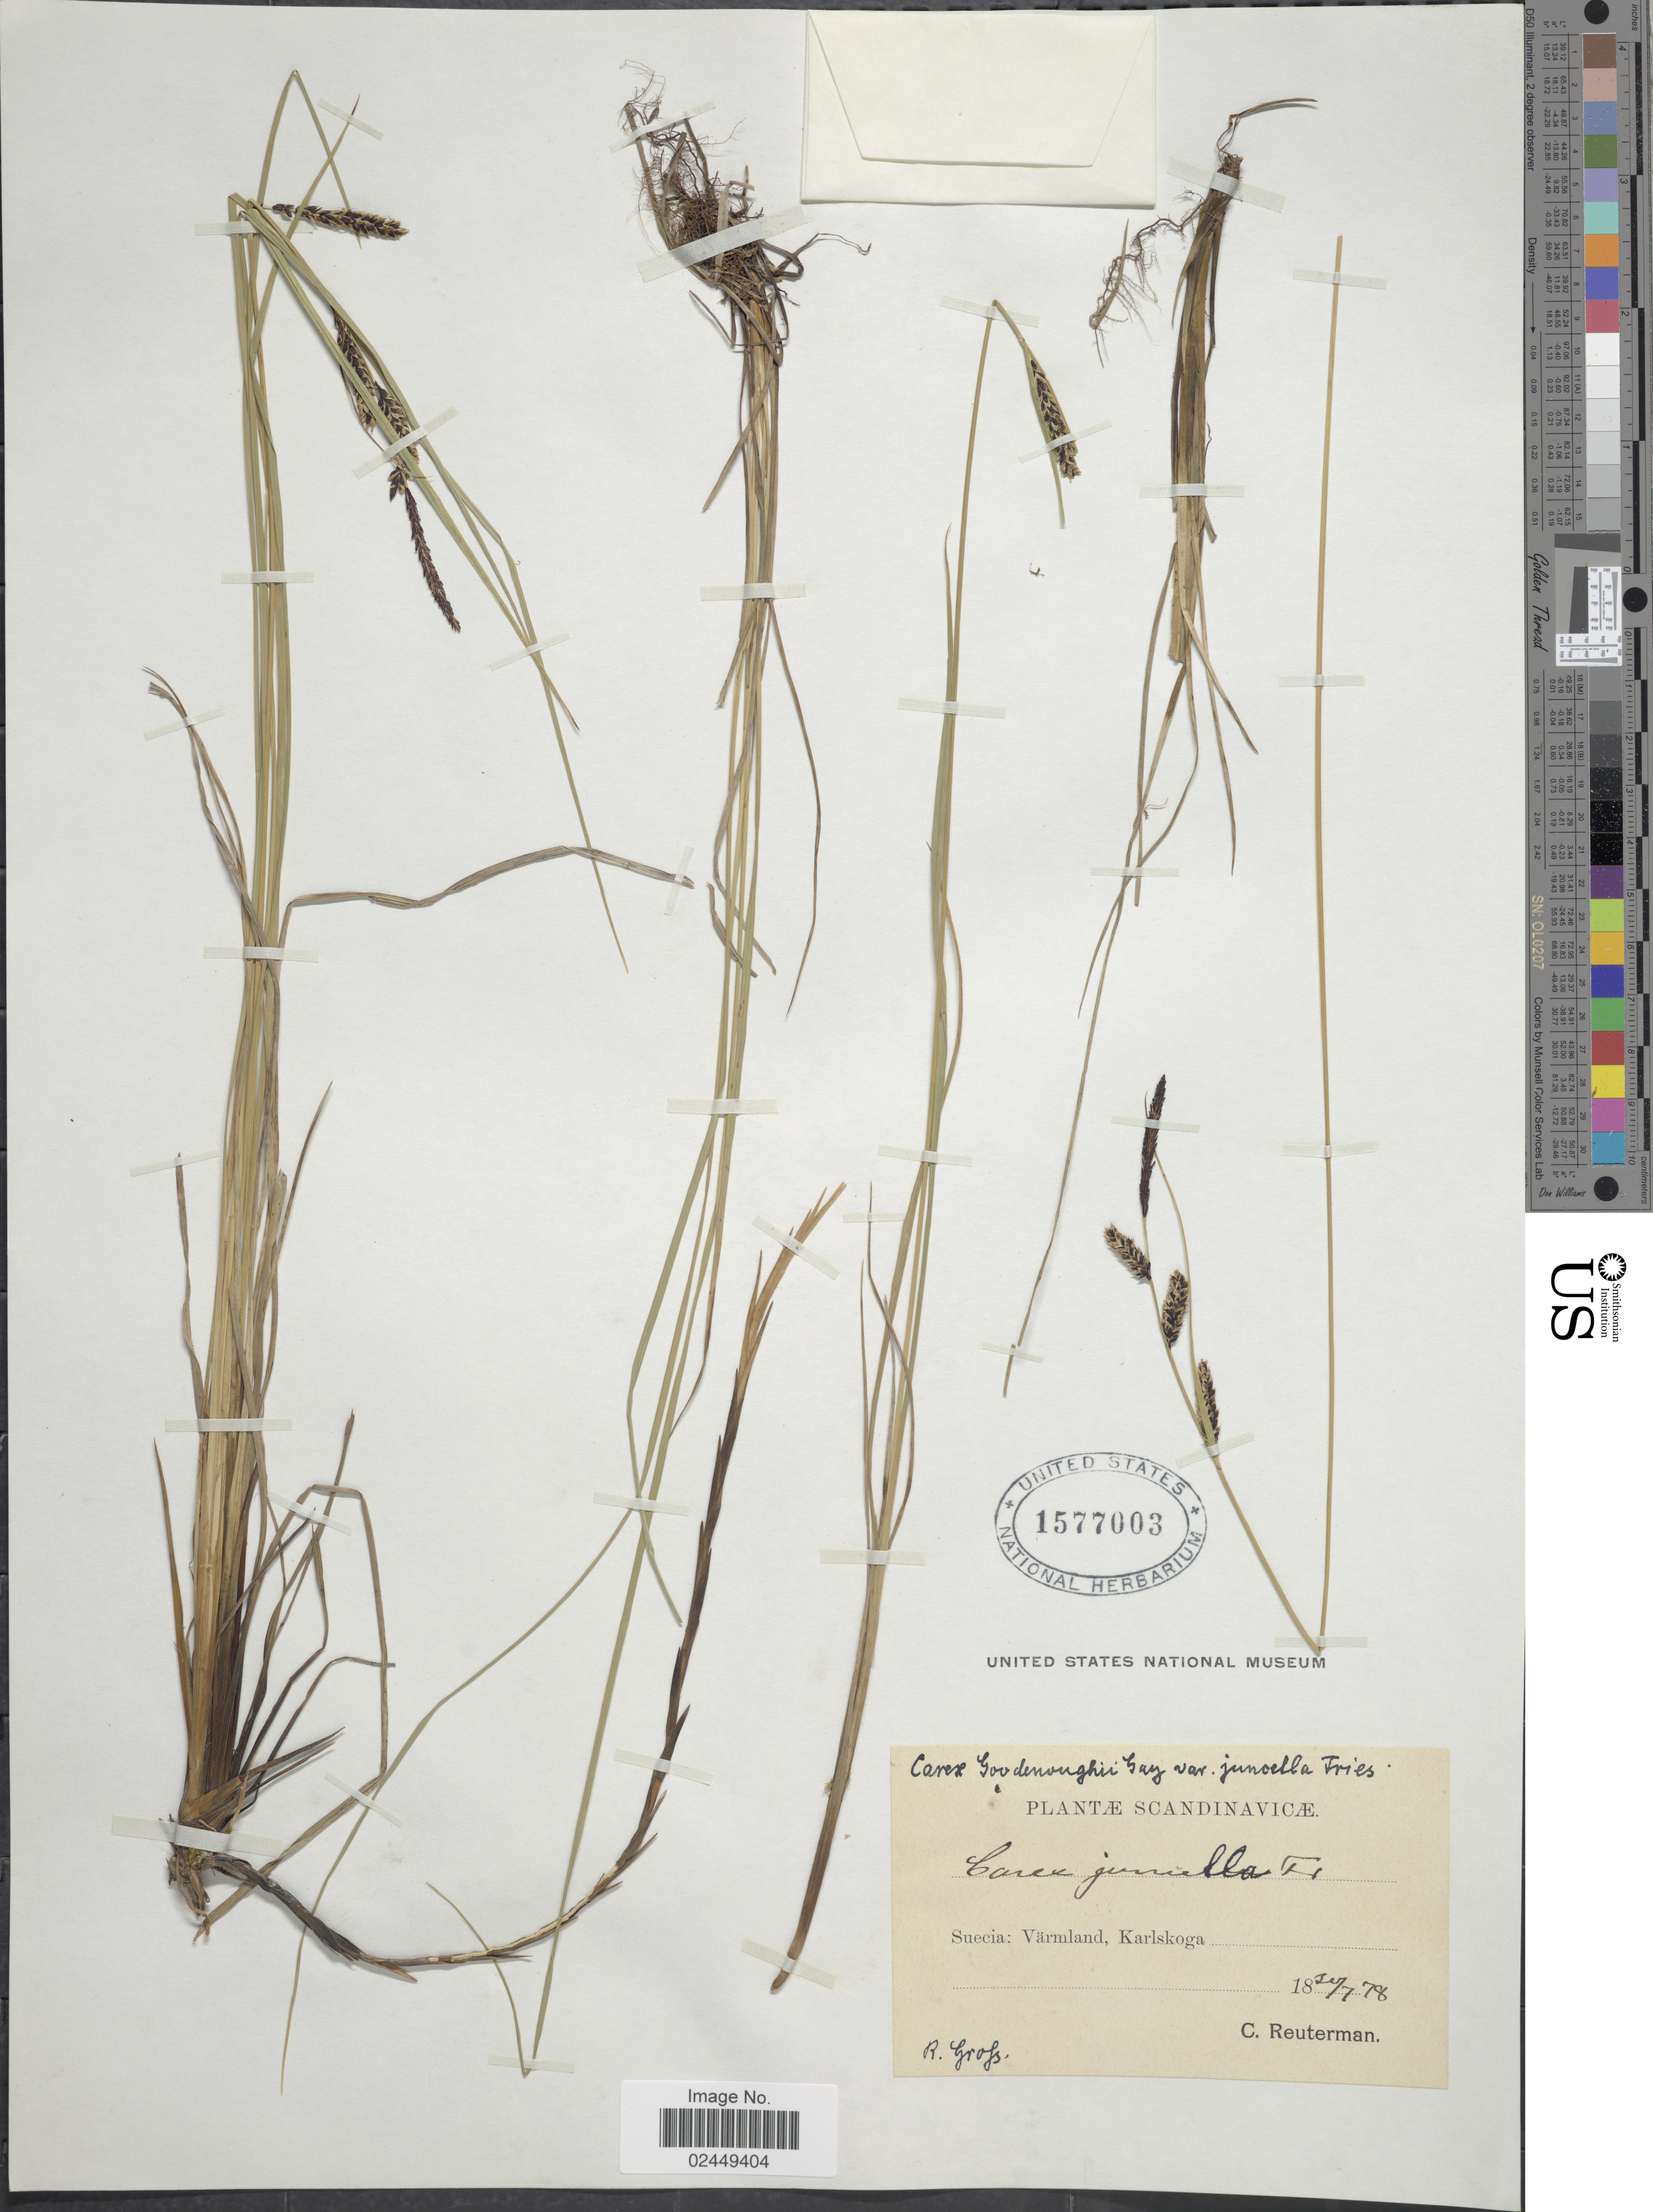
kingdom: Plantae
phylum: Tracheophyta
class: Liliopsida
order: Poales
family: Cyperaceae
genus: Carex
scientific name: Carex nigra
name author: (L.) Reichard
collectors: C. Reuterman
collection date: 1878-07-20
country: Sweden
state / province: Varmland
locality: Scandinavicae, Varmland, Karlskoga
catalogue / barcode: US 1577003